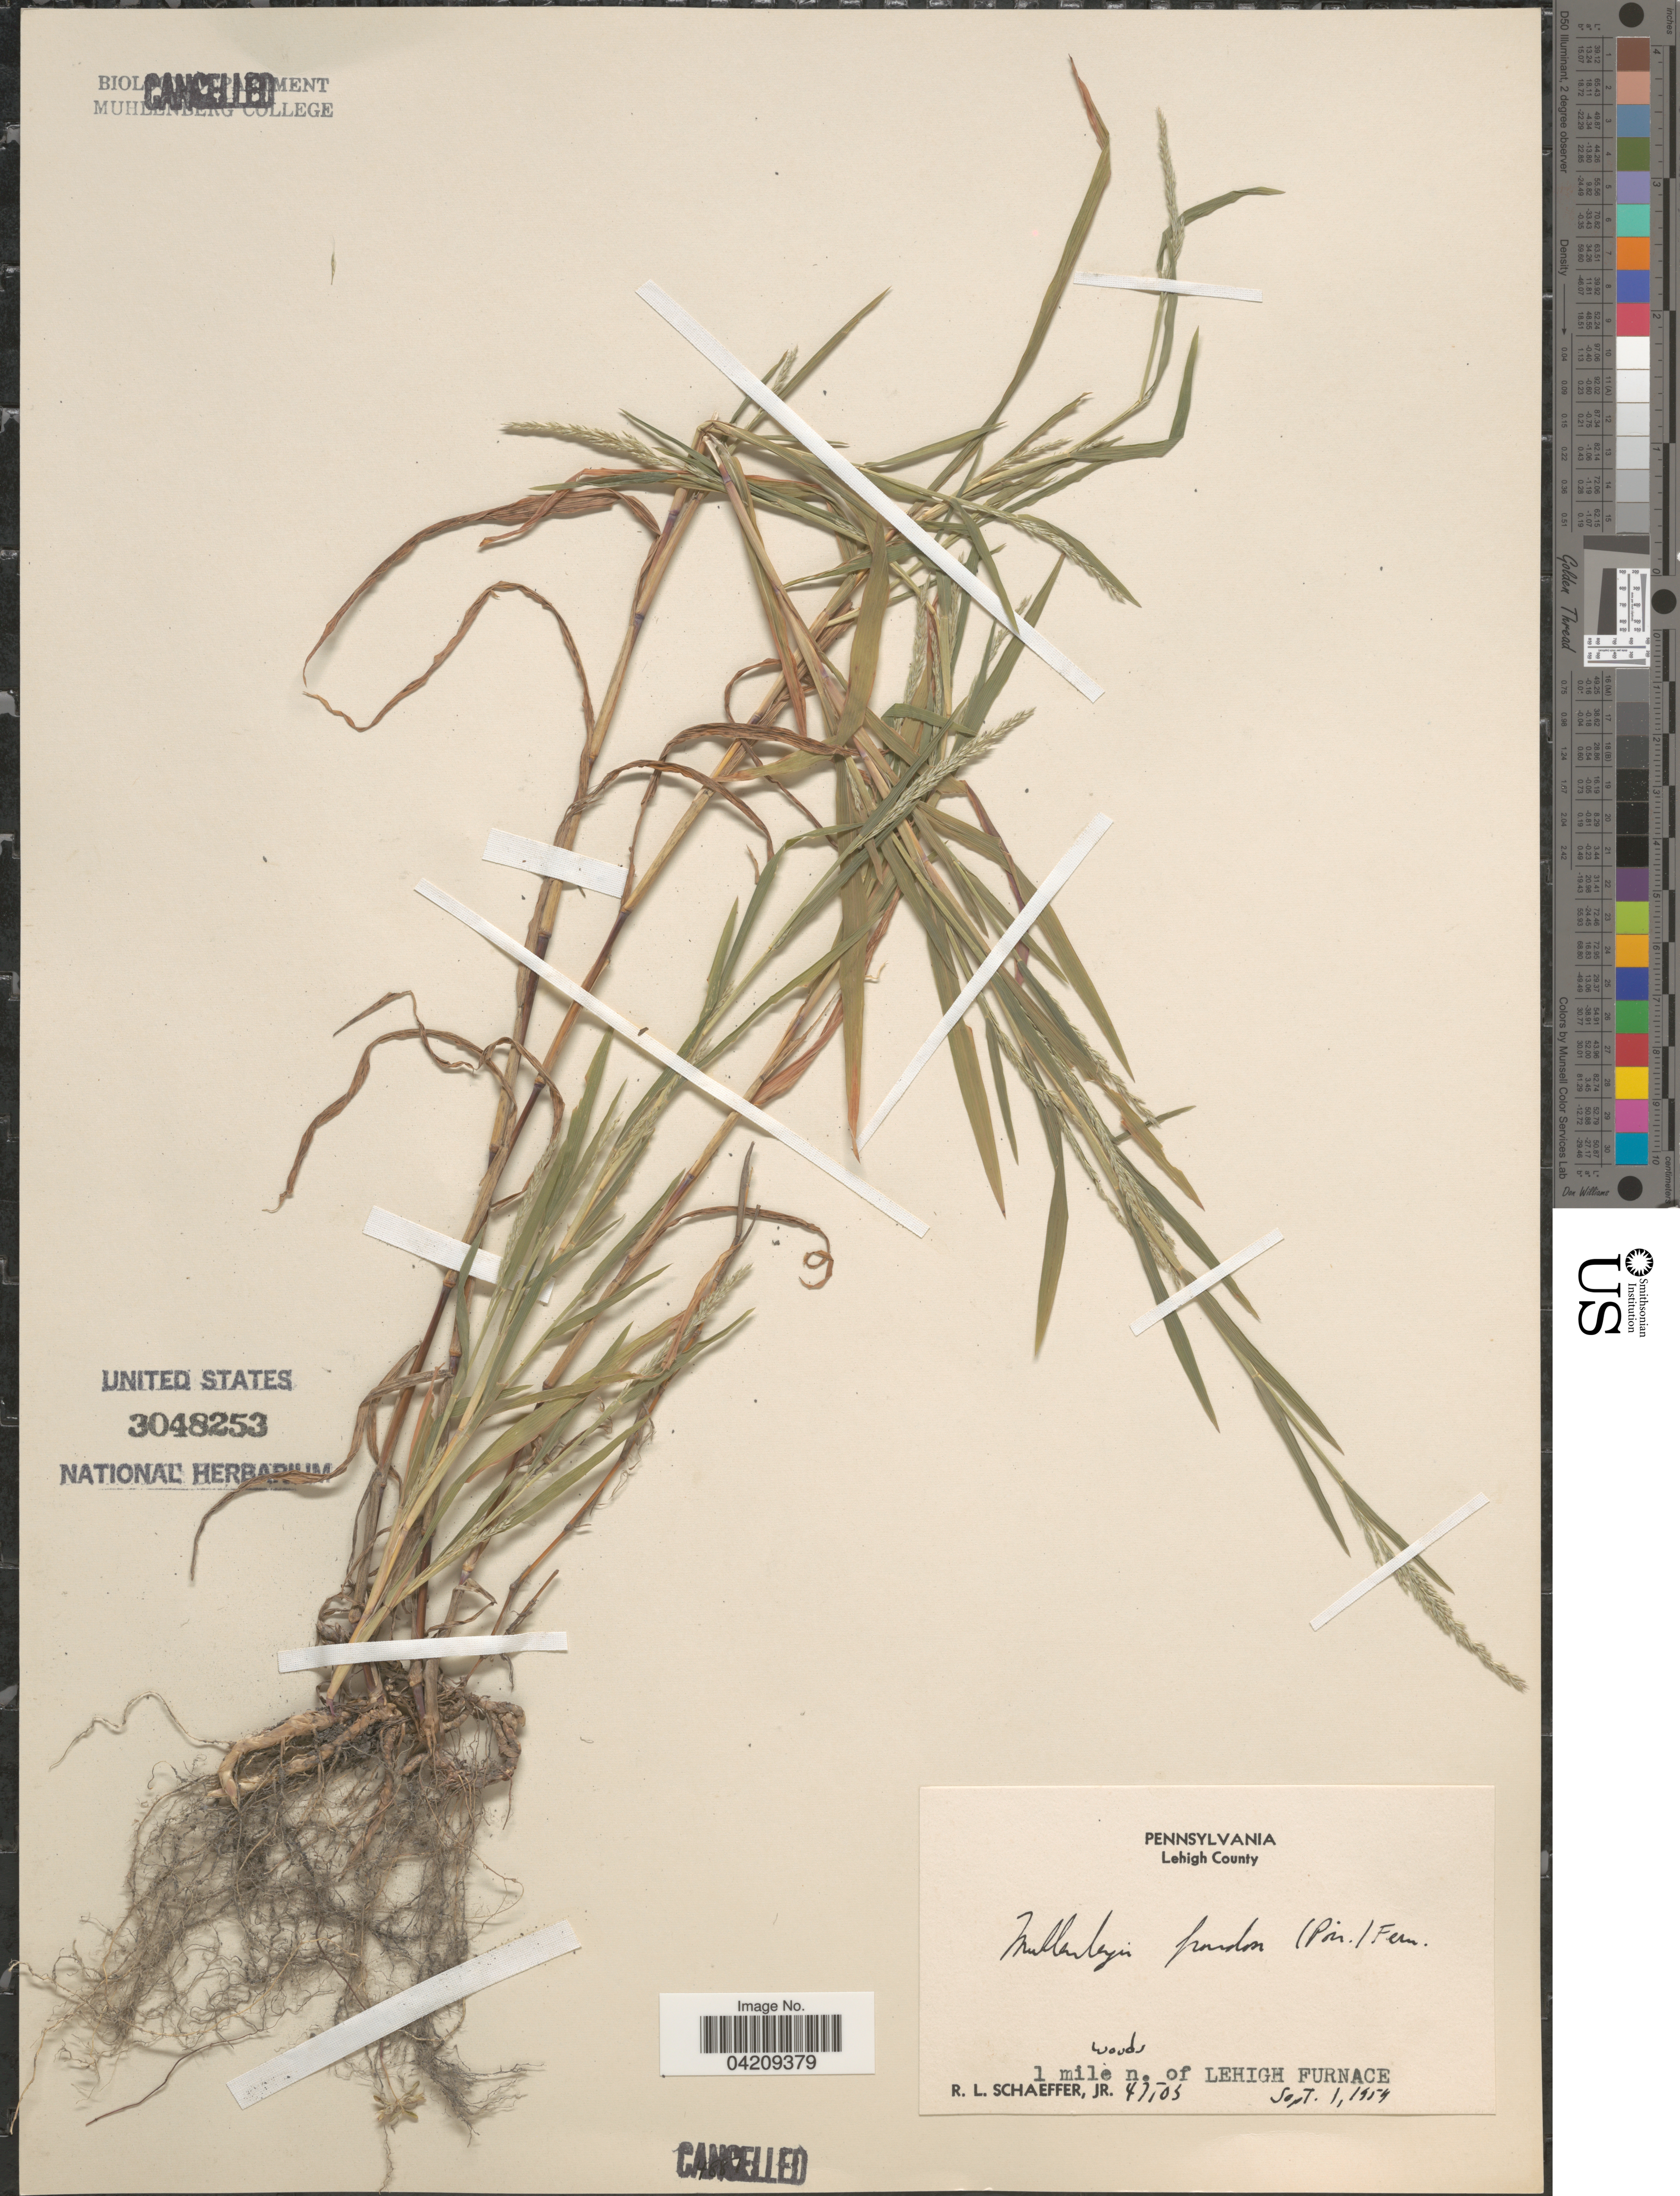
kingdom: Plantae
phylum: Tracheophyta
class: Liliopsida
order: Poales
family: Poaceae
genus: Muhlenbergia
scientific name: Muhlenbergia frondosa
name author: (Poir.) Fernald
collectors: R. L. Schaeffer Jr.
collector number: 47505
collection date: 1954-09-01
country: United States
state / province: Pennsylvania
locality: Lehigh County. 1 mile woods n. of Lehigh Furnace.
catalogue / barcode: US 3048253